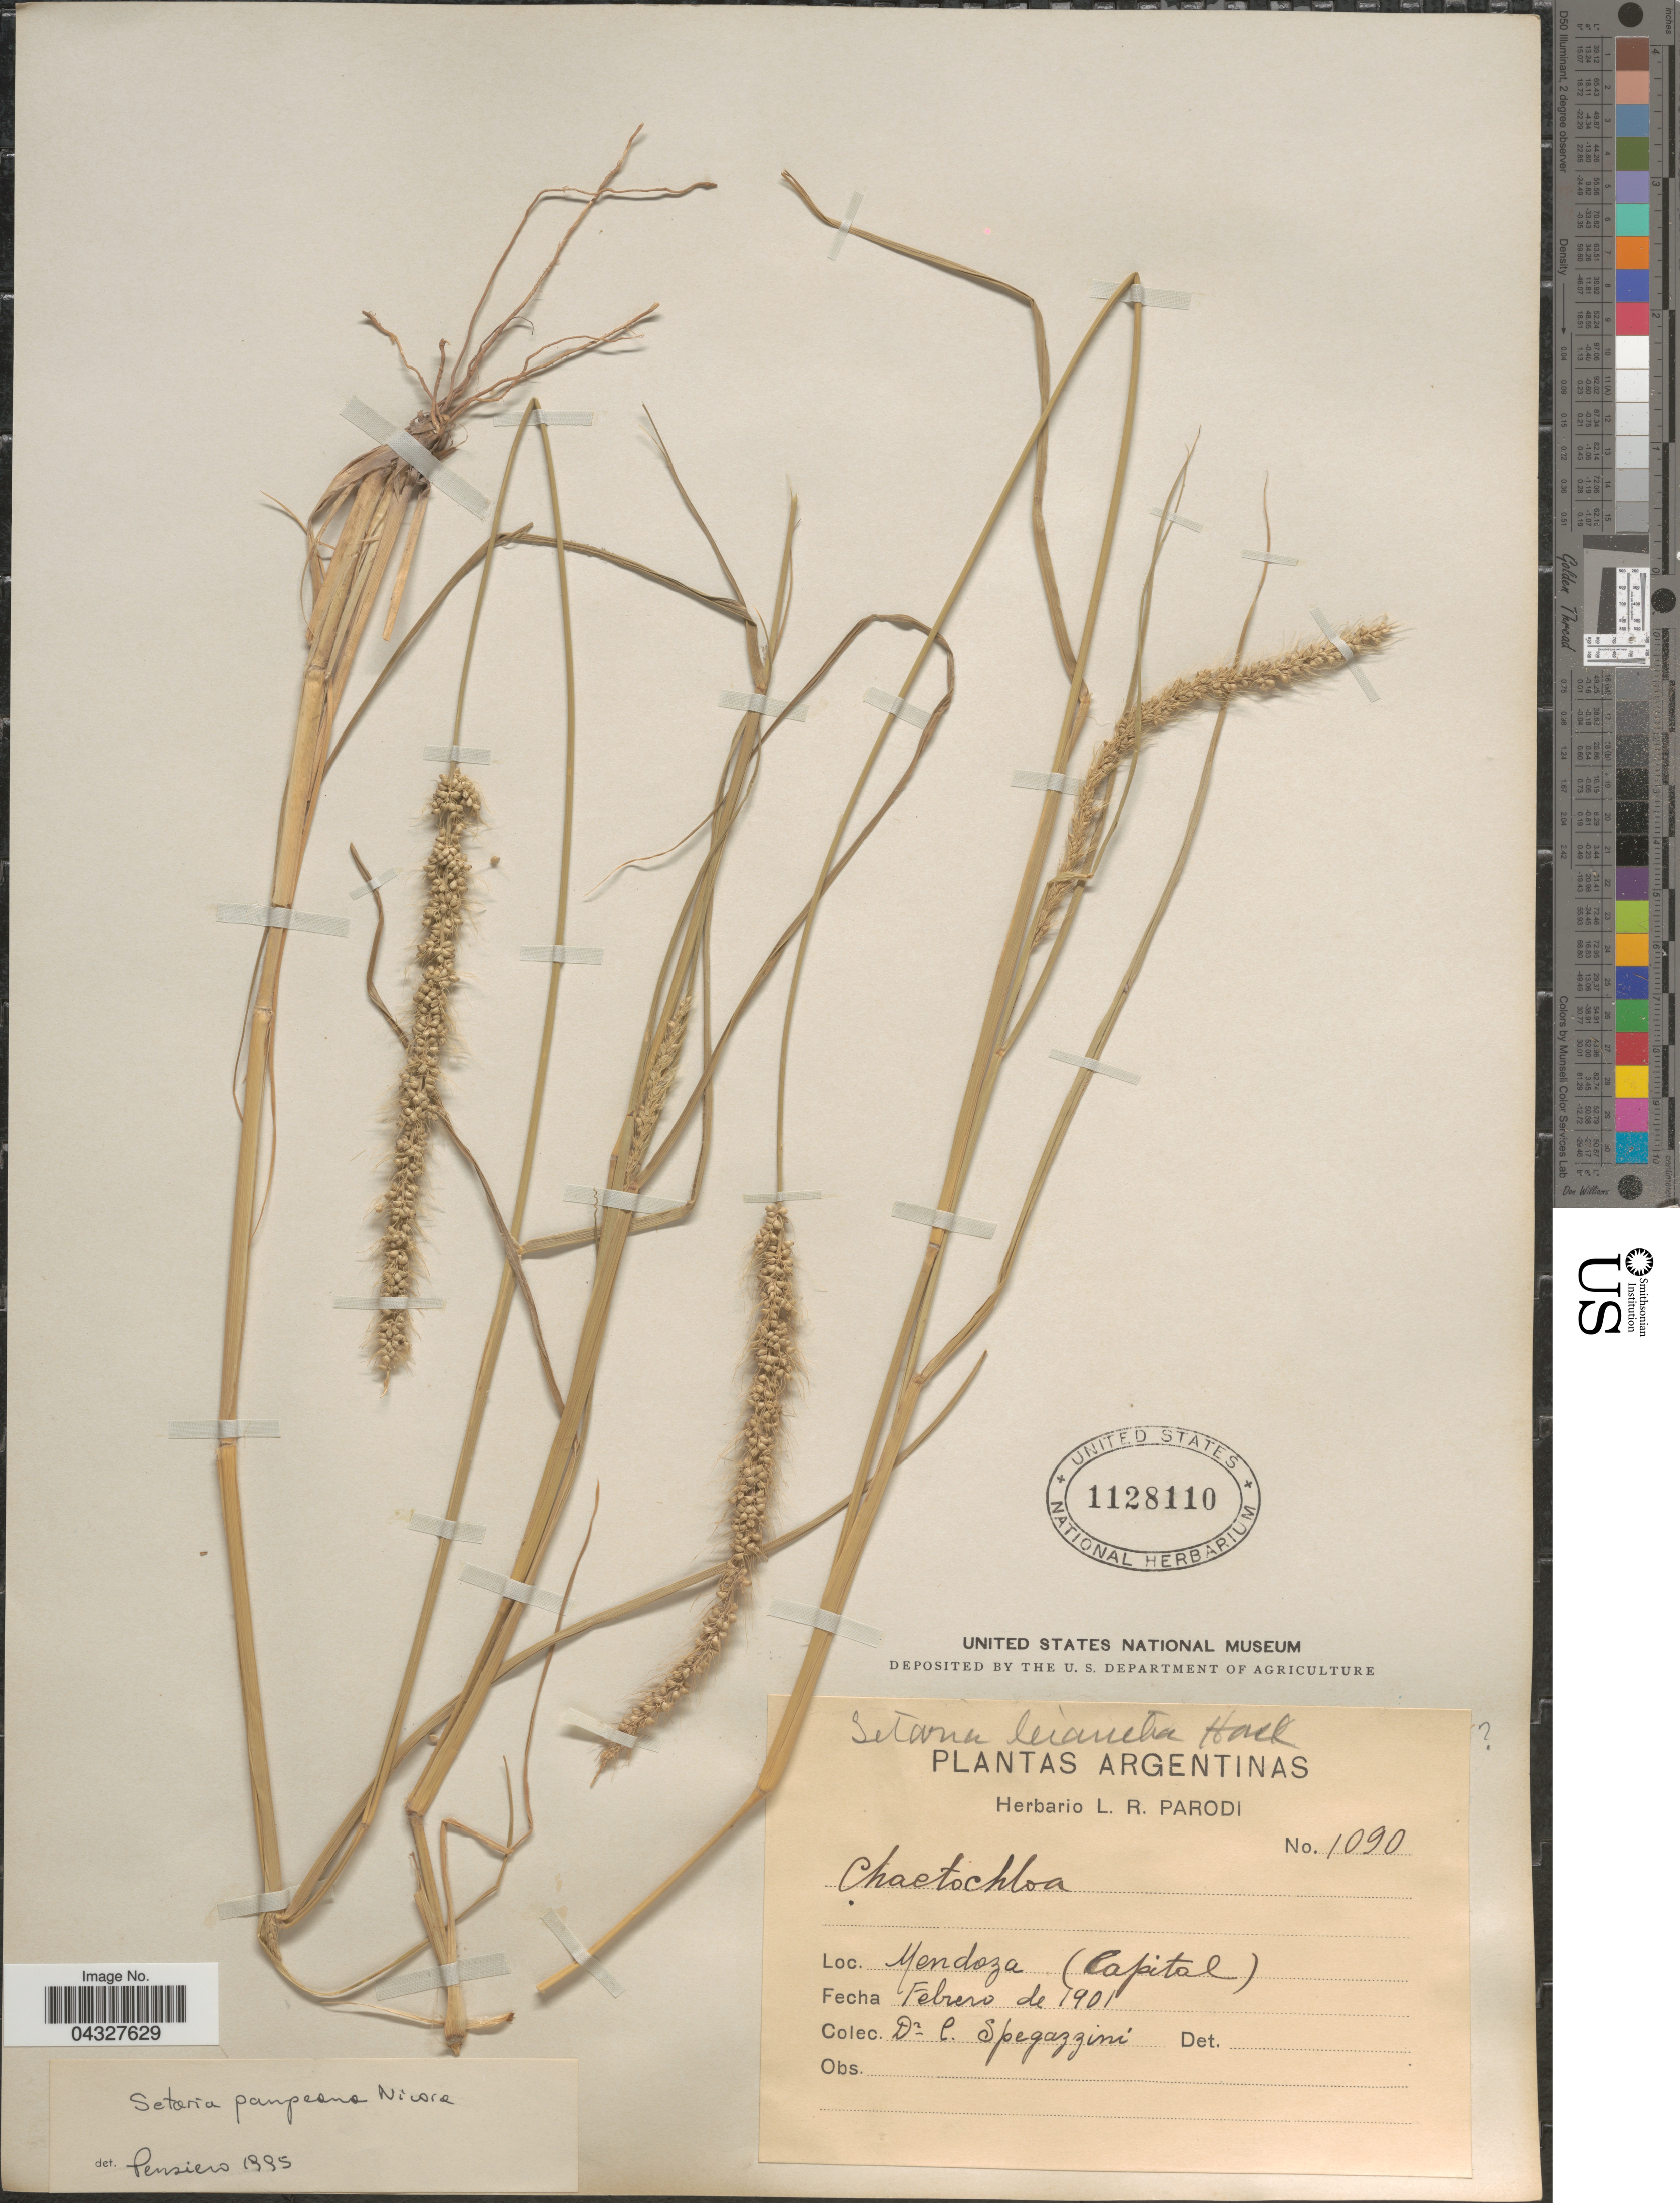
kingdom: Plantae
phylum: Tracheophyta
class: Liliopsida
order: Poales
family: Poaceae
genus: Setaria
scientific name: Setaria pampeana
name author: Parodi ex Nicora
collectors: C. L. Spegazzini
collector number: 1090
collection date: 1901-02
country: Argentina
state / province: Mendoza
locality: (Capital).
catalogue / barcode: US 1128110